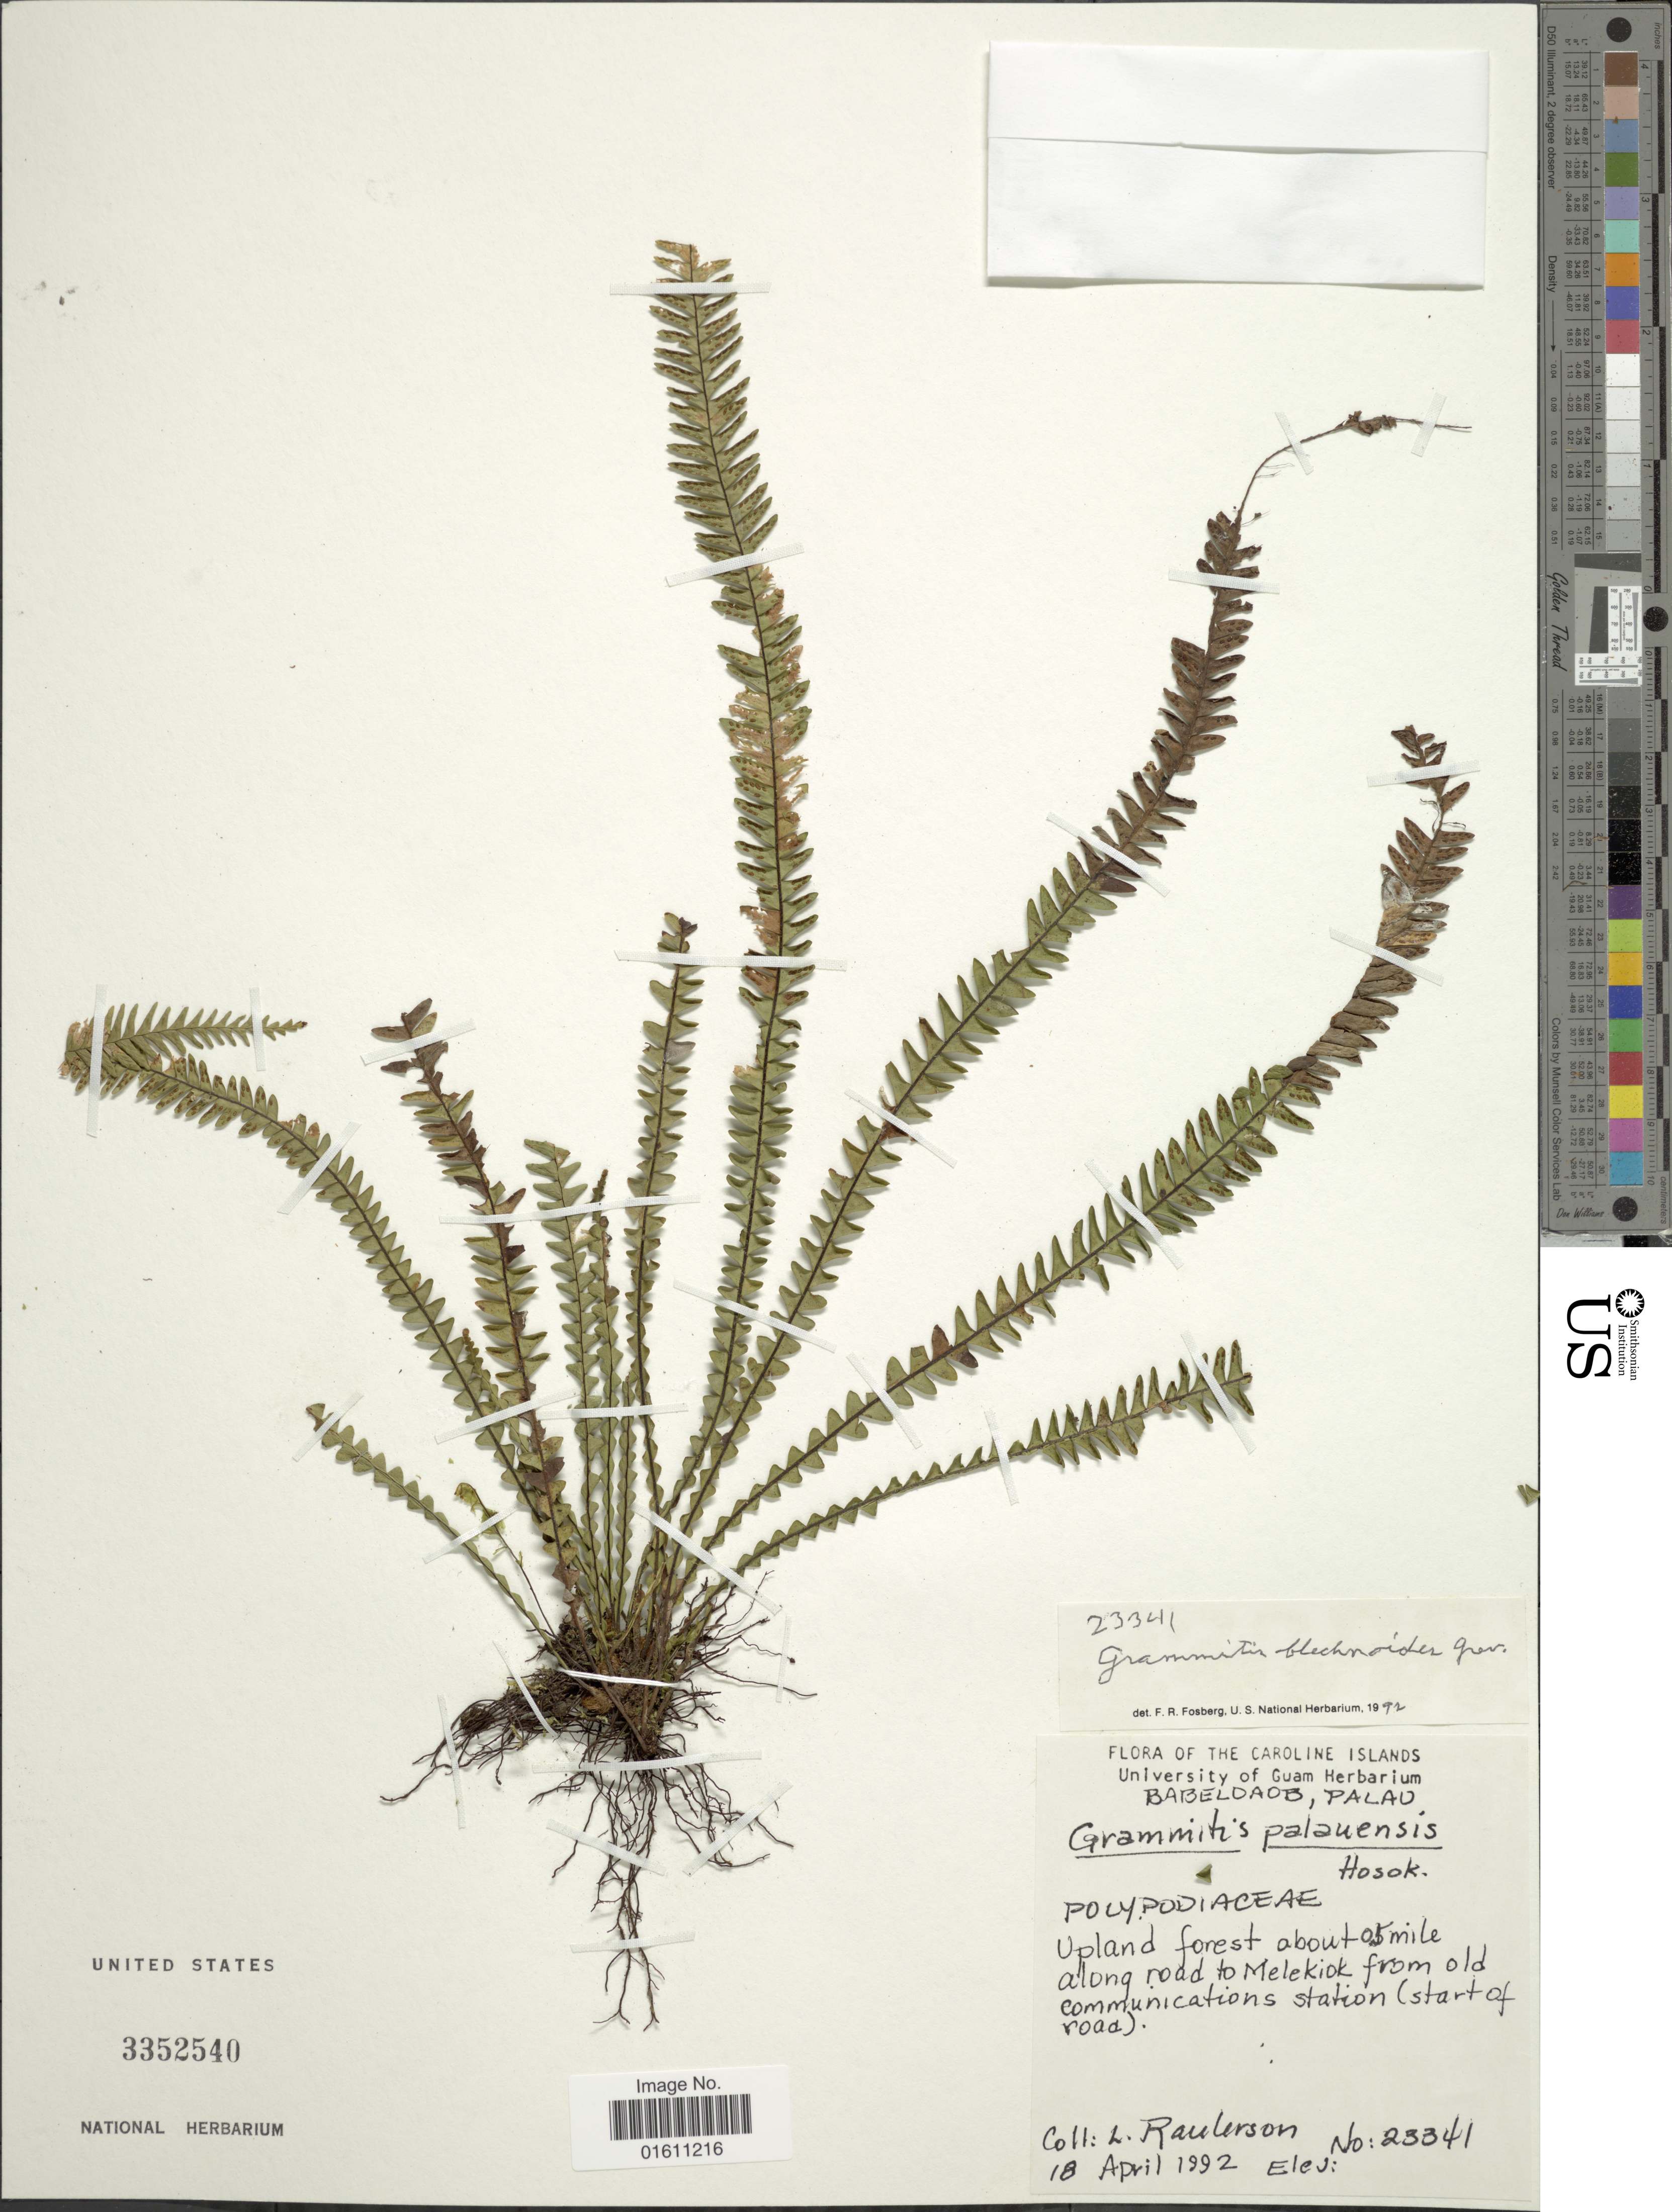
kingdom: Plantae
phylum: Tracheophyta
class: Polypodiopsida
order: Polypodiales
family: Polypodiaceae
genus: Ctenopterella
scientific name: Ctenopterella blechnoides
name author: (Grev.) Parris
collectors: L. Raulerson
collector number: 23341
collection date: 1992-04-18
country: Palau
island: Babeldaob [Babelthuap]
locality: The Caroline Islands, Babeldaob, Palau, apland forest about 05 miles along road to Melekiok from old communications station (start of road).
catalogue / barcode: US 3352540